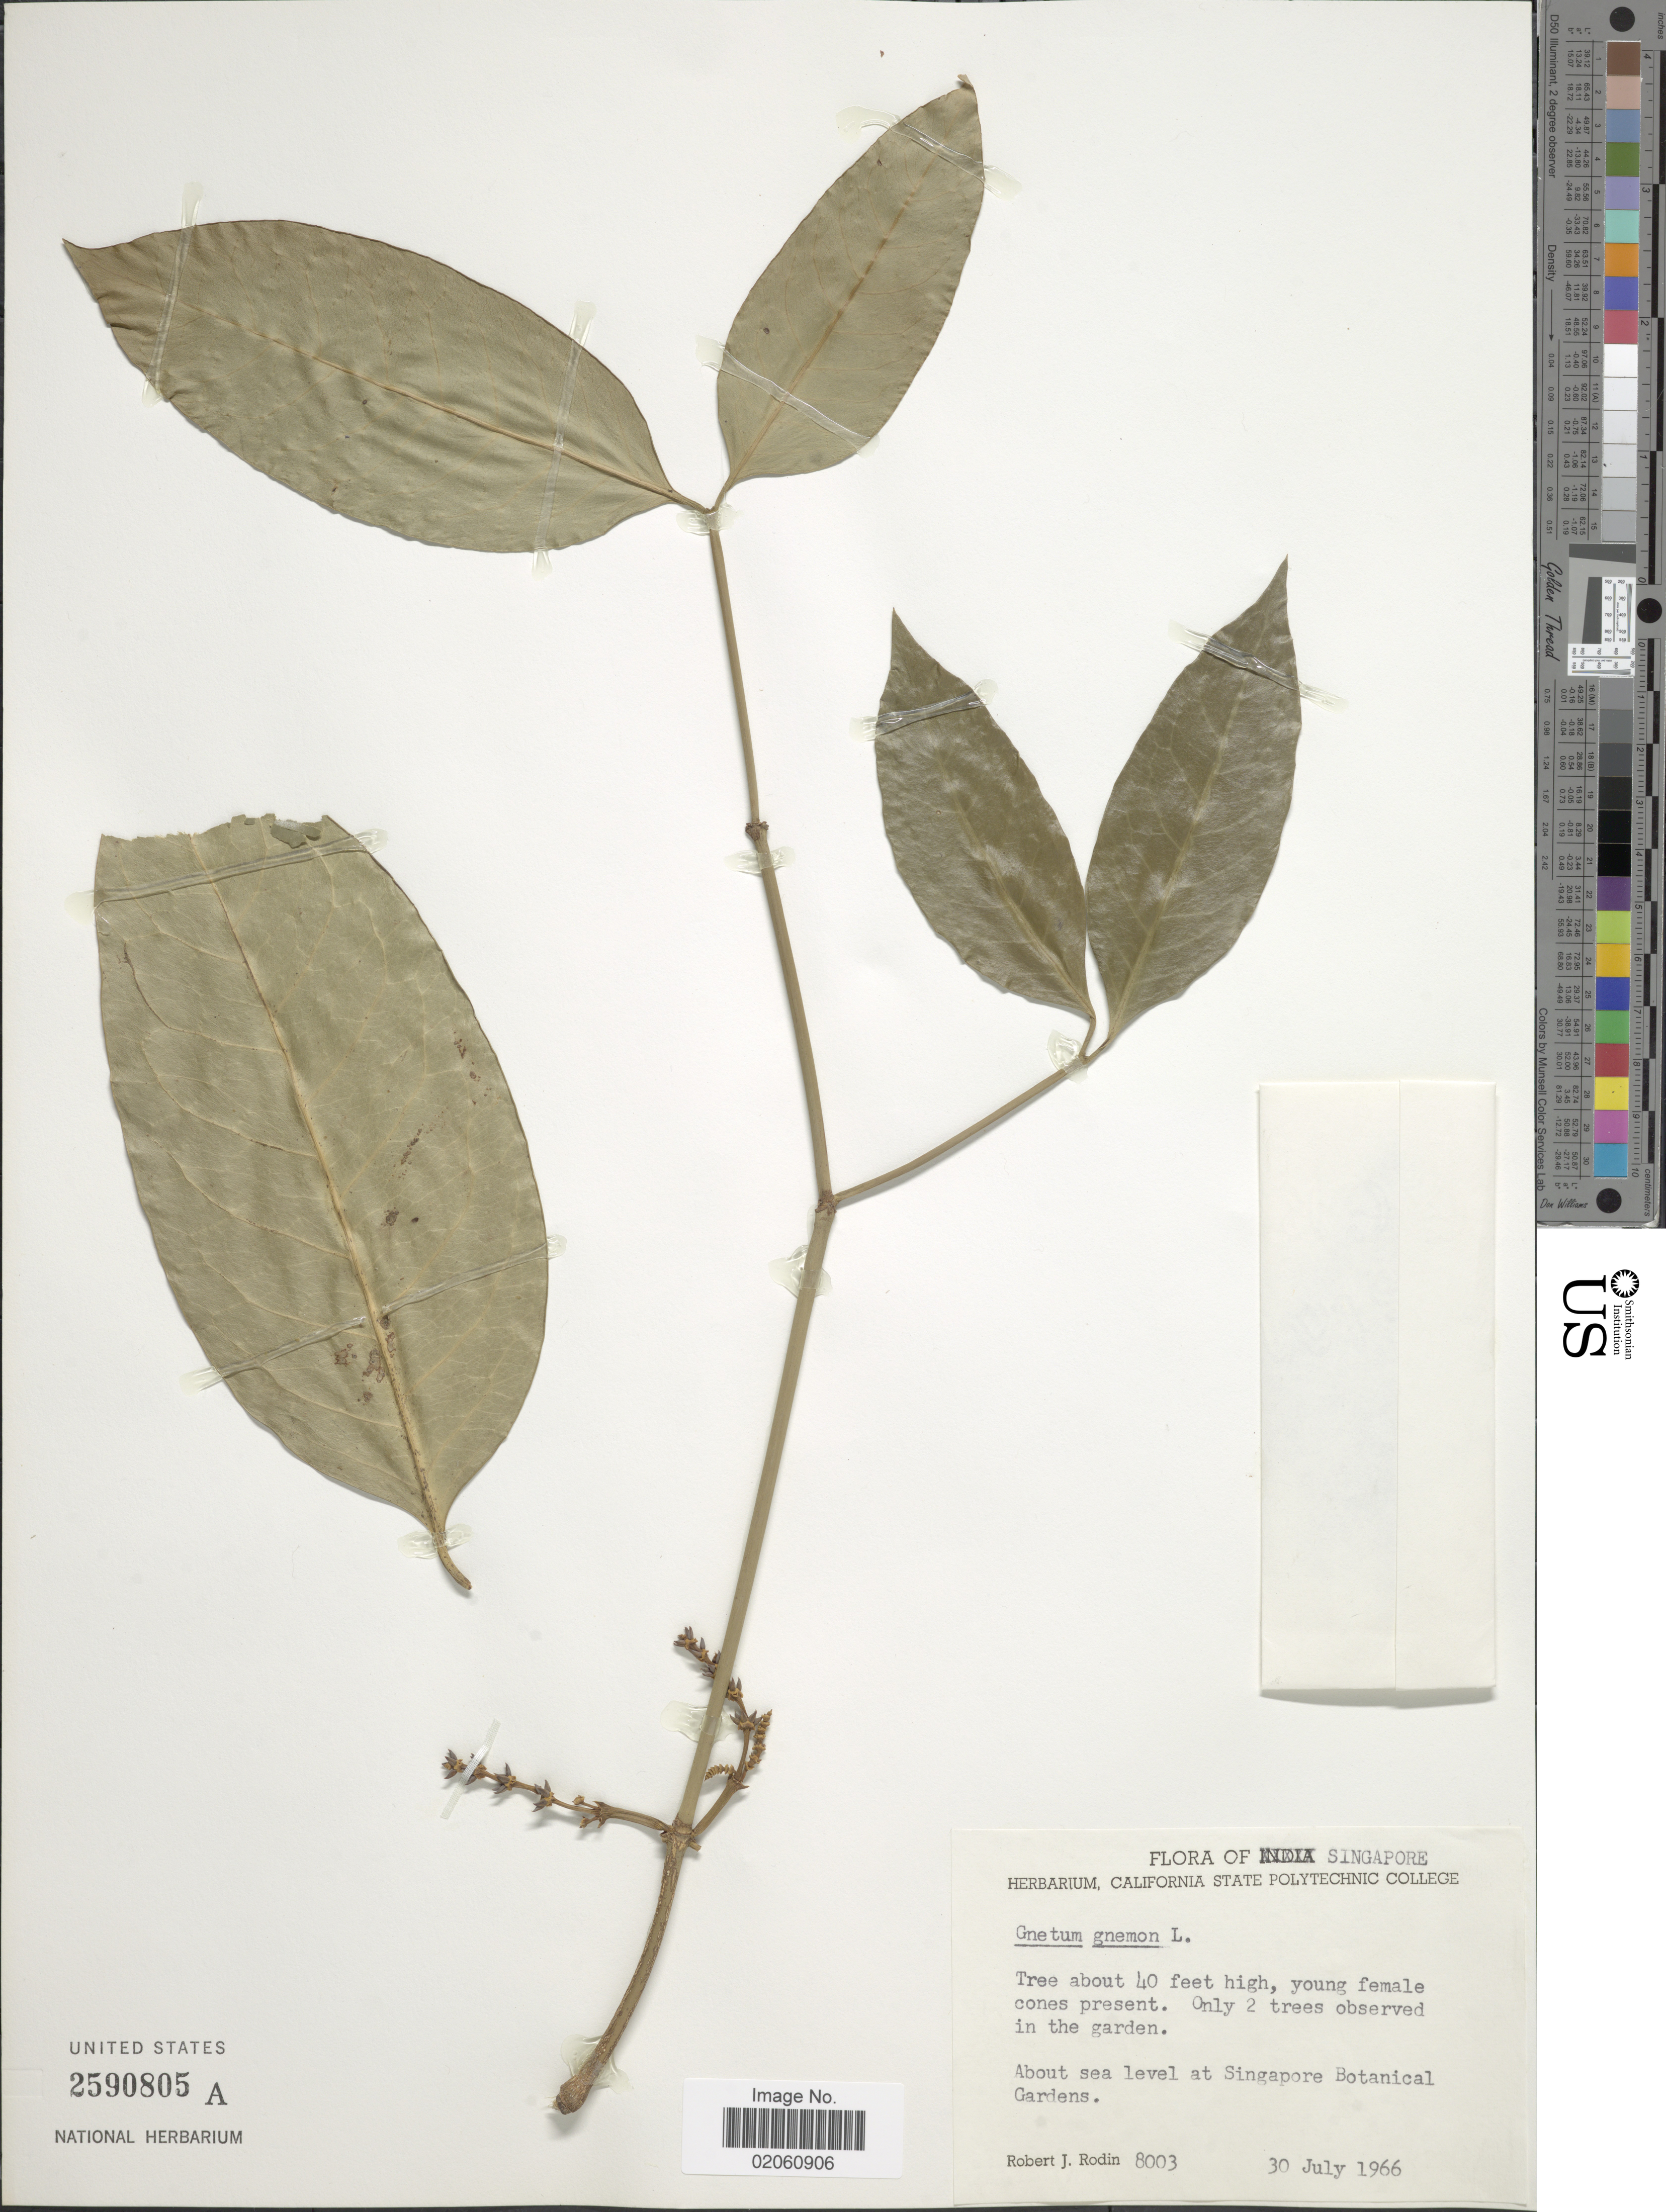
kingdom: Plantae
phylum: Tracheophyta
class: Gnetopsida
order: Gnetales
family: Gnetaceae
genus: Gnetum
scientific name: Gnetum gnemon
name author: L.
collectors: R. J. Rodin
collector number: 8003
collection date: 1966-07-30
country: Singapore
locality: About sea level at Singapore Botanical Gardens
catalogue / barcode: US 2590805A